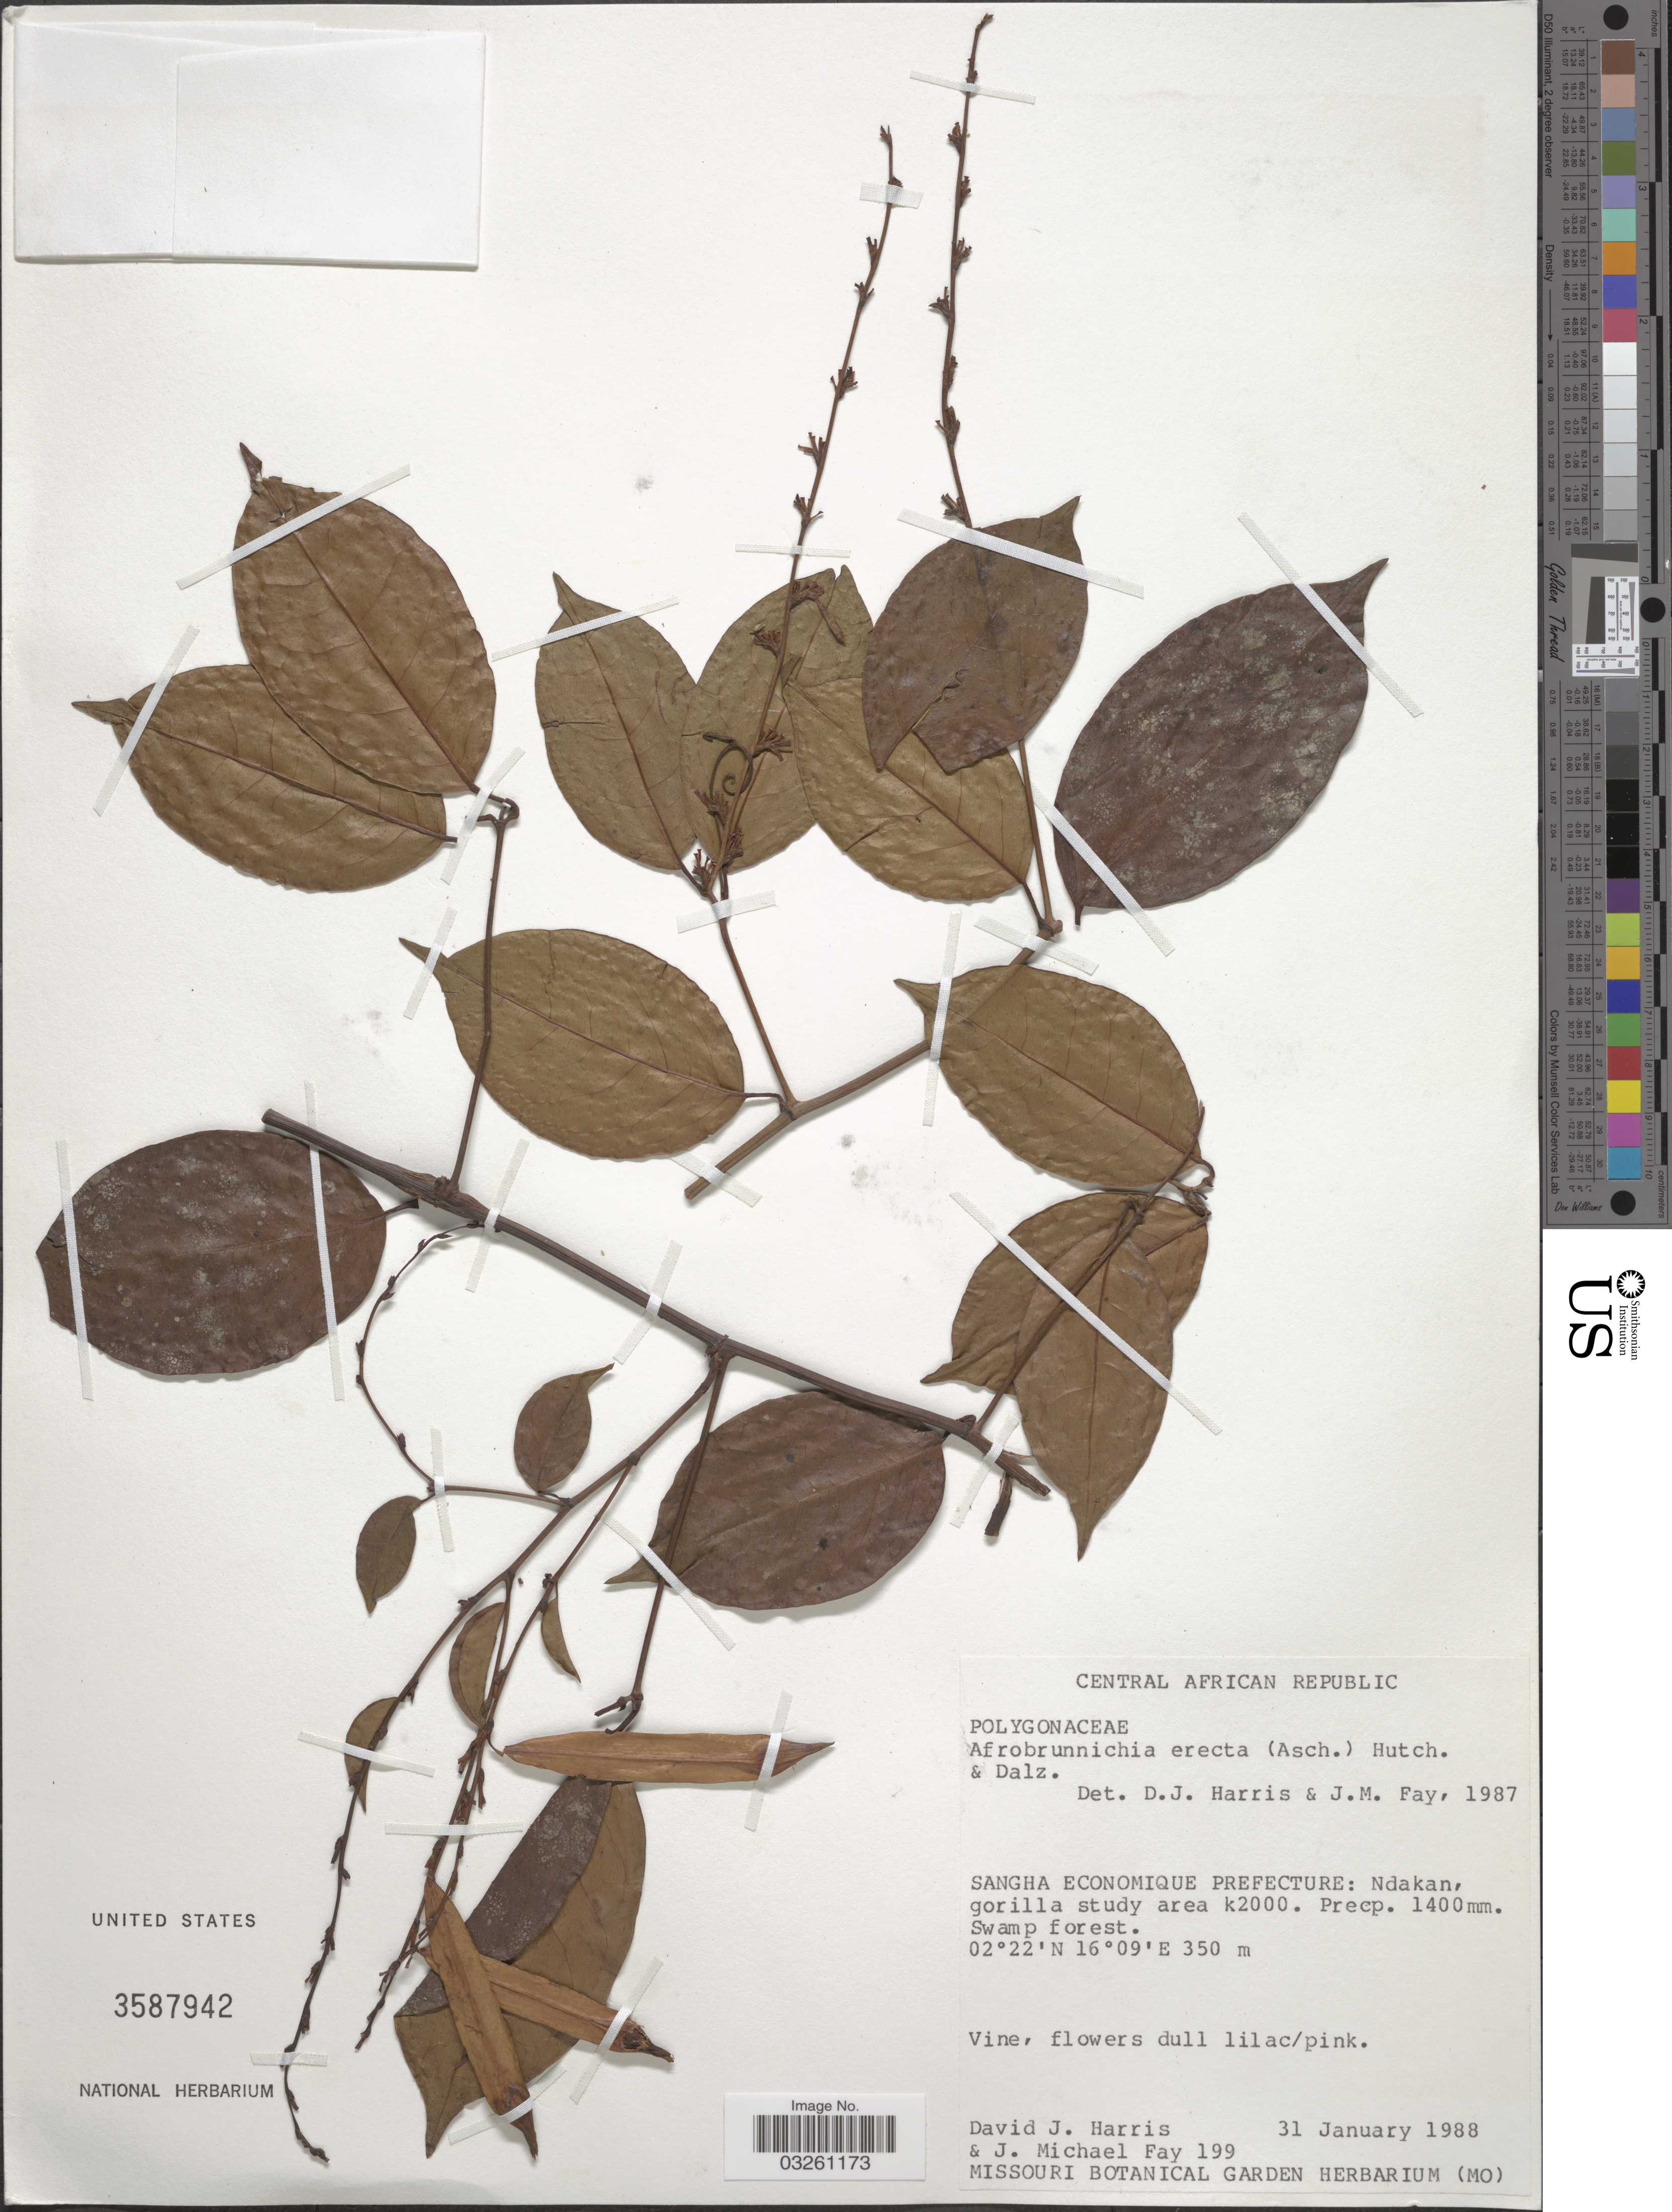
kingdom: Plantae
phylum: Tracheophyta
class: Magnoliopsida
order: Caryophyllales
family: Polygonaceae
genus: Afrobrunnichia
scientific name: Afrobrunnichia erecta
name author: (Asch.) Hutch. & Dalziel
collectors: D. J. Harris & J. M. Fay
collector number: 199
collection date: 1988-01-31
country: Central African Republic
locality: Sangha Economique Prefecture: Ndakan, gorilla study area k2000.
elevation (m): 350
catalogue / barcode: US 3587942